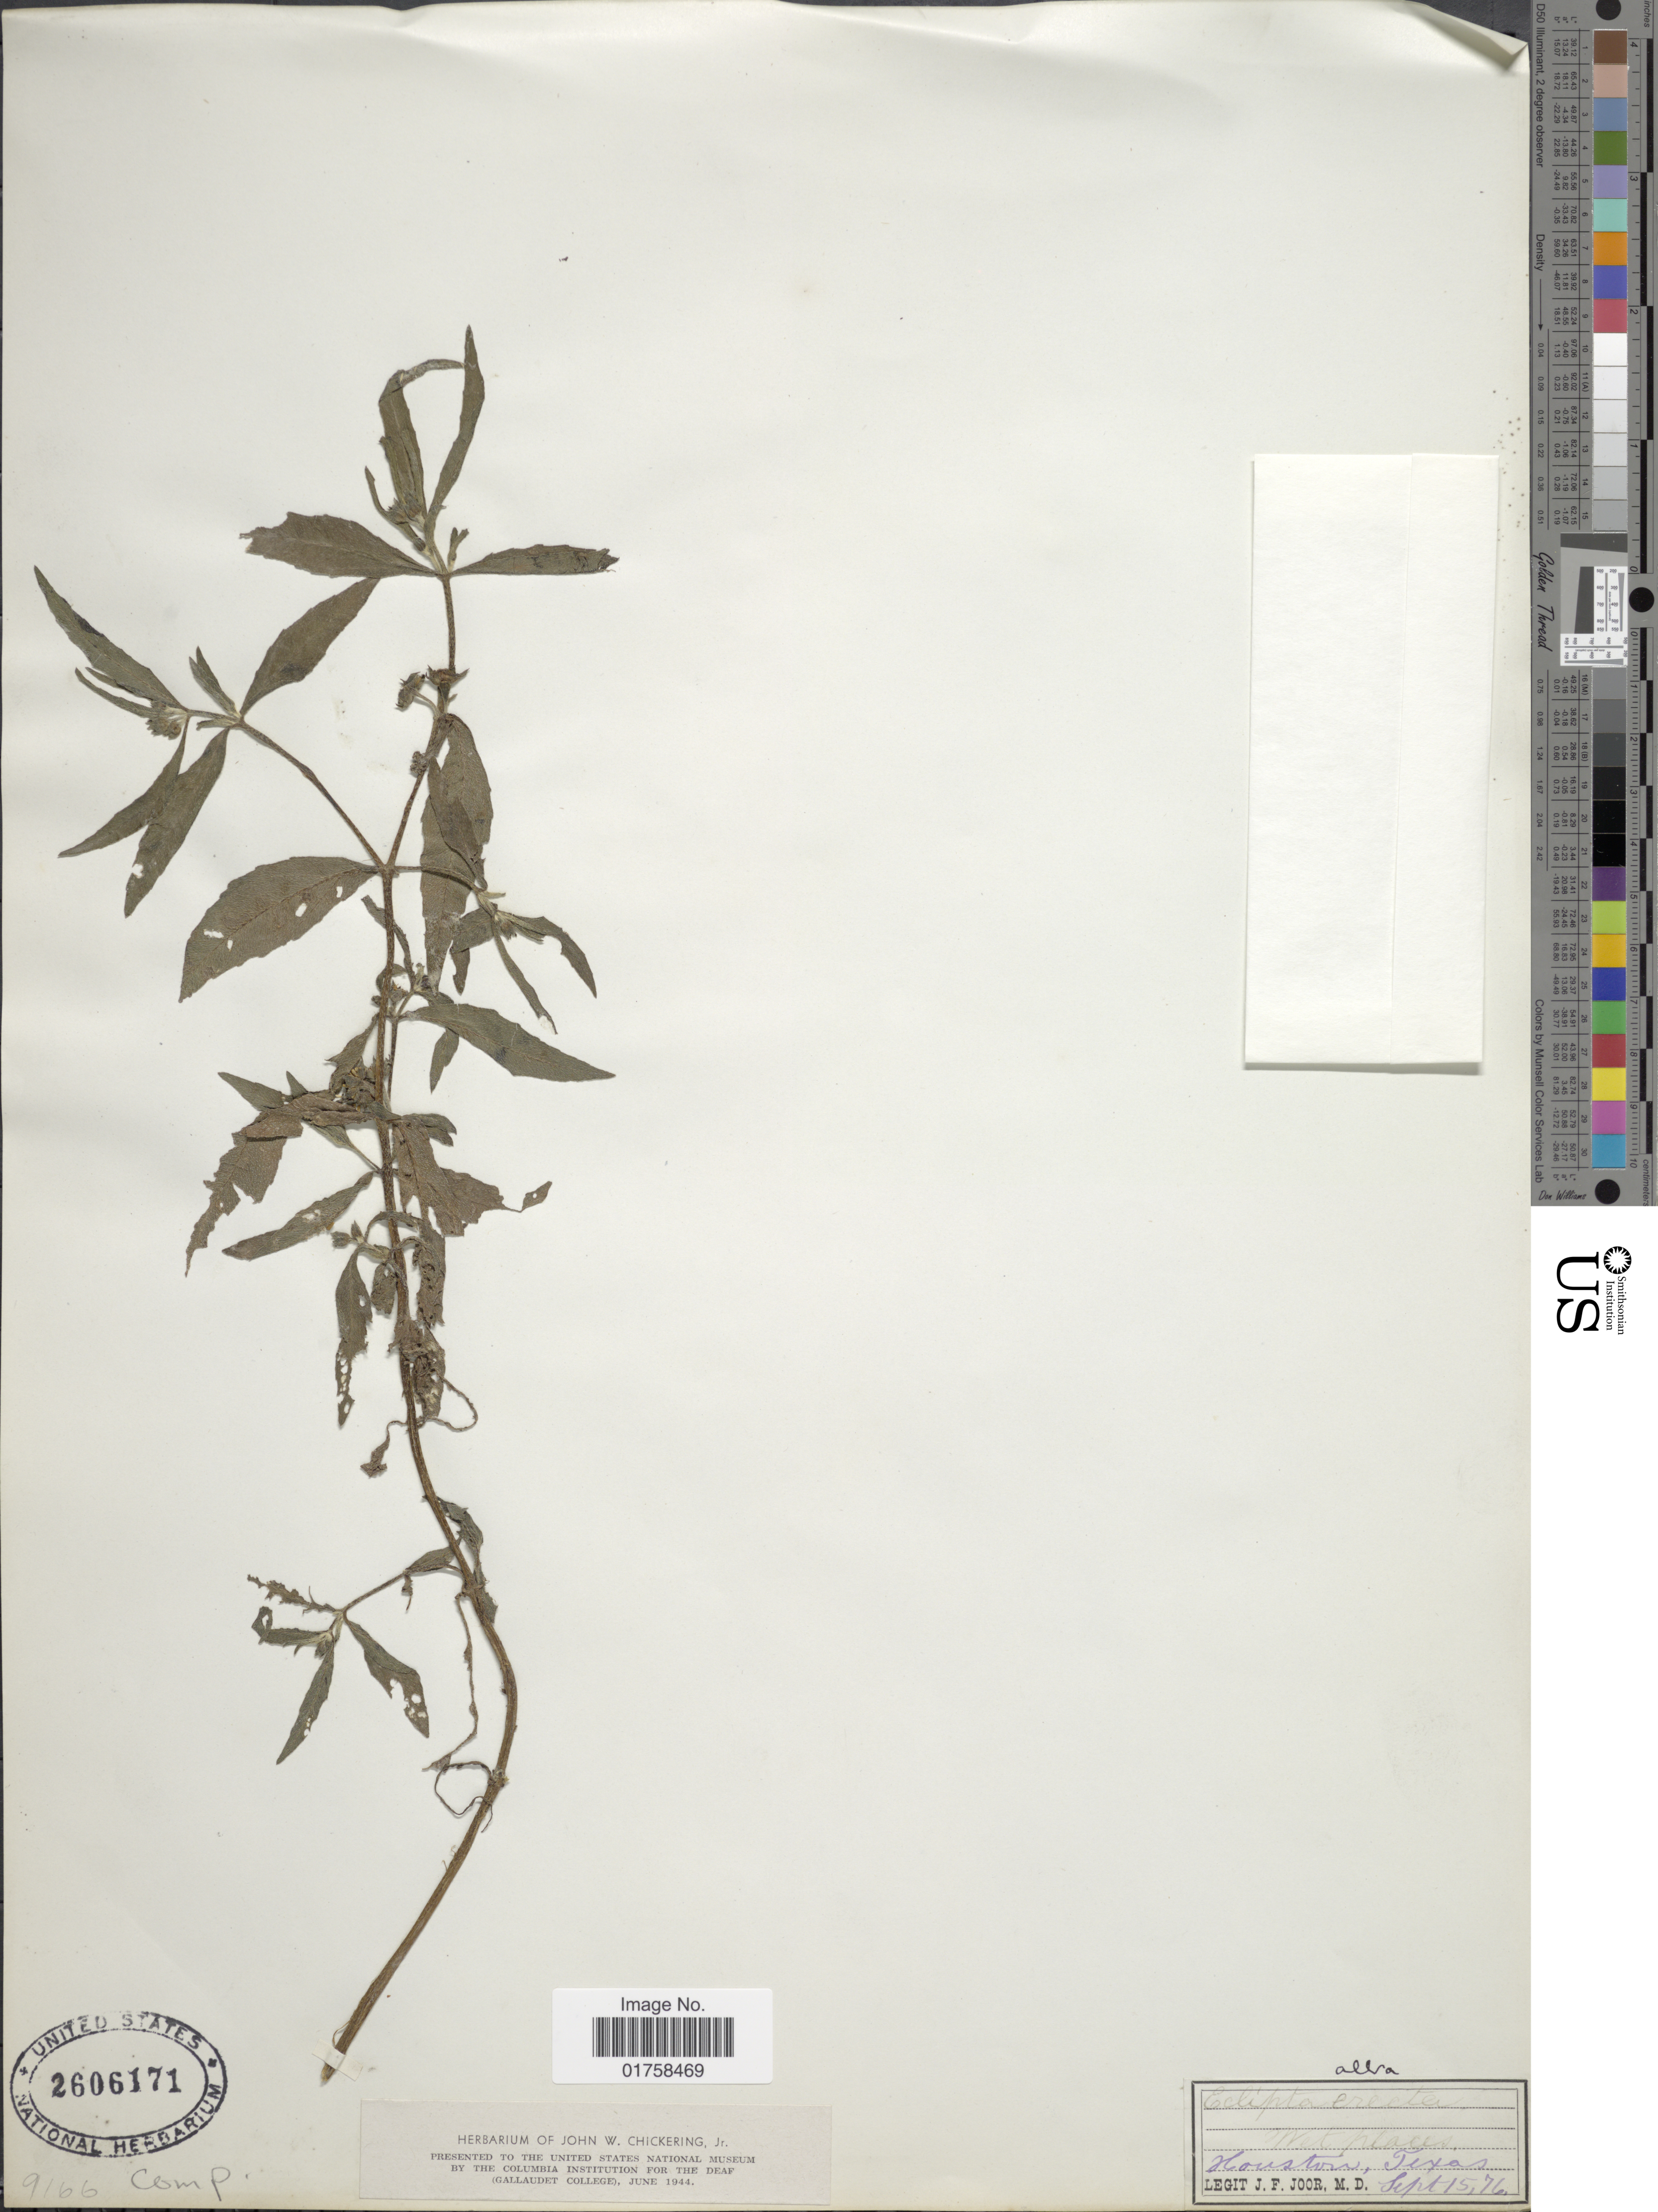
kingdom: Plantae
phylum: Tracheophyta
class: Magnoliopsida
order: Asterales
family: Asteraceae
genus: Eclipta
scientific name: Eclipta alba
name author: (L.) Hassk.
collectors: J. F. Joor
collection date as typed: Transcribed d/m/y: 15/9/76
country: United States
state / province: Texas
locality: Wet places. Houston, Texas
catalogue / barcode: US 2606171